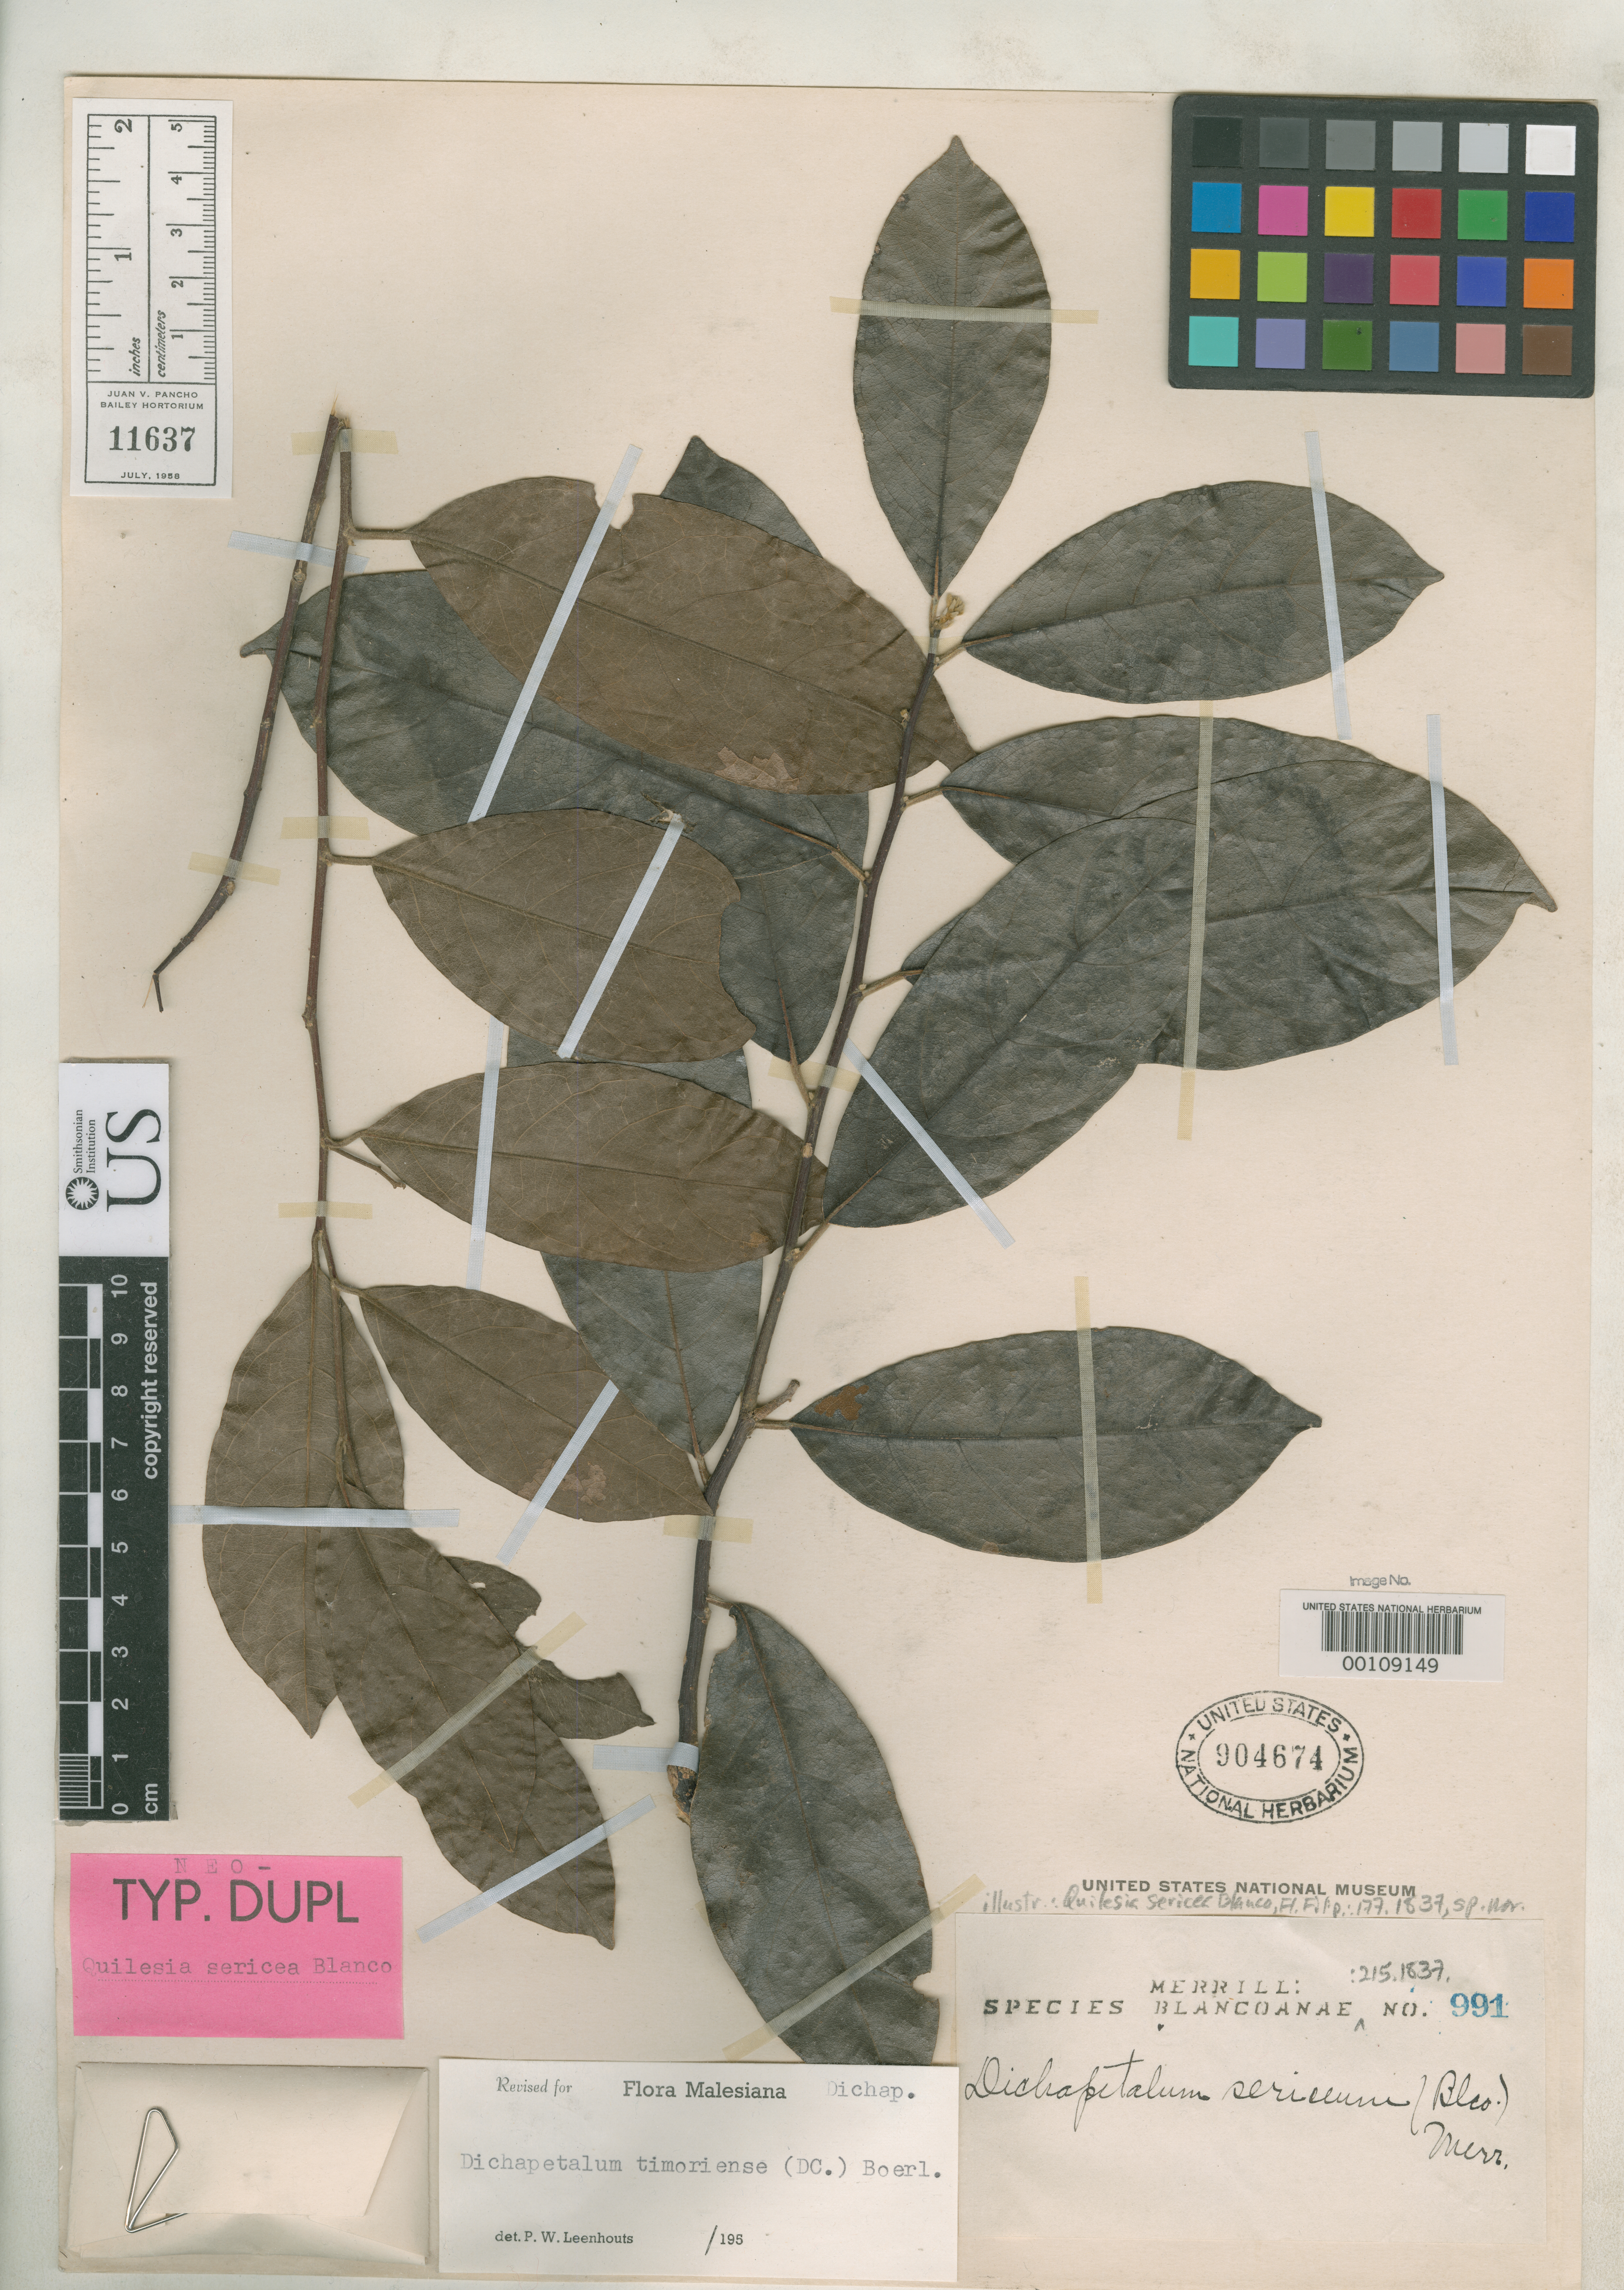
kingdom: Plantae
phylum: Tracheophyta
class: Magnoliopsida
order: Malpighiales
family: Dichapetalaceae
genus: Quilesia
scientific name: Quilesia sericea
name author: Blanco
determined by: Leenhouts, Pieter W.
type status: Neotype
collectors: E. D. Merrill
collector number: Sp. Blancoan. 0991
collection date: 1916-10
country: Philippines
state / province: Calabarzon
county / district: Rizal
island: Luzon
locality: Antipolo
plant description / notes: CITED BY E.D. MERRILL IN SP. BLANCOAN. 215. 1918.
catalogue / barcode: US 904674